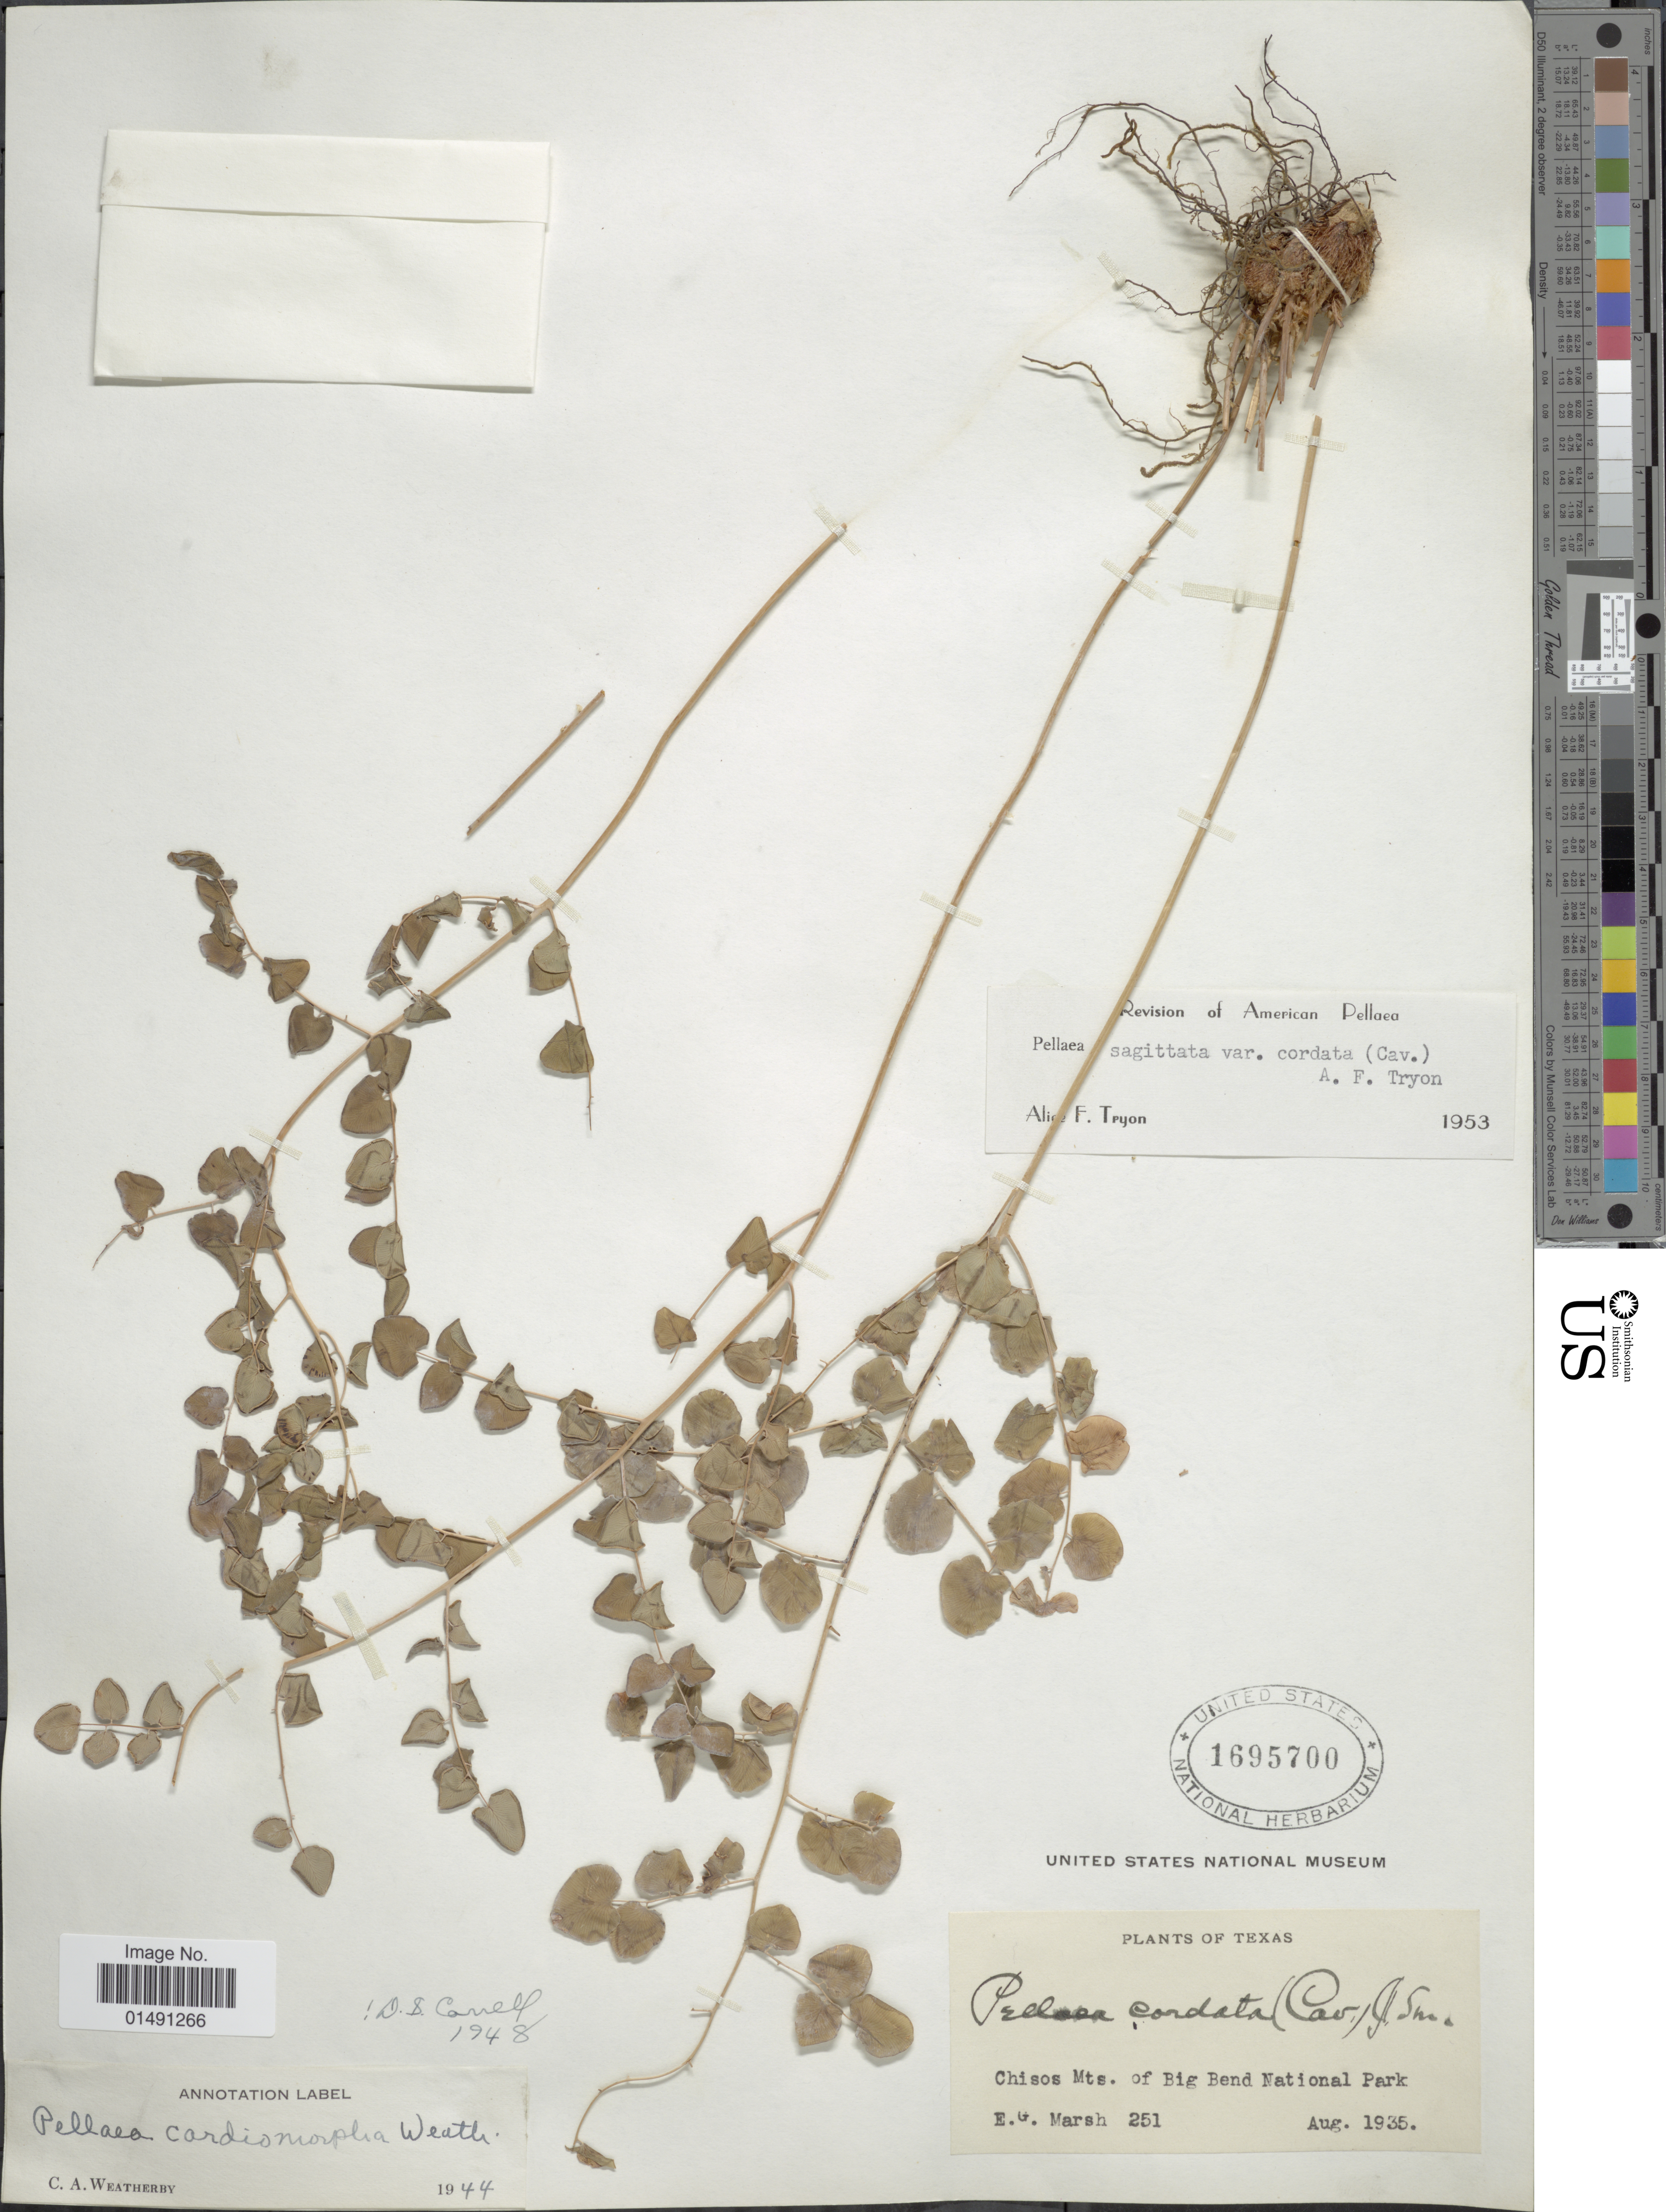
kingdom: Plantae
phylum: Tracheophyta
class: Polypodiopsida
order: Polypodiales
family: Pteridaceae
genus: Pellaea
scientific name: Pellaea cordifolia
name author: (Sessé) A.R. Sm.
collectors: E. G. Marsh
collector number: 251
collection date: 1935-08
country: United States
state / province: Texas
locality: Chisos Mts. of Big Bend National Park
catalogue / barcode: US 1695700